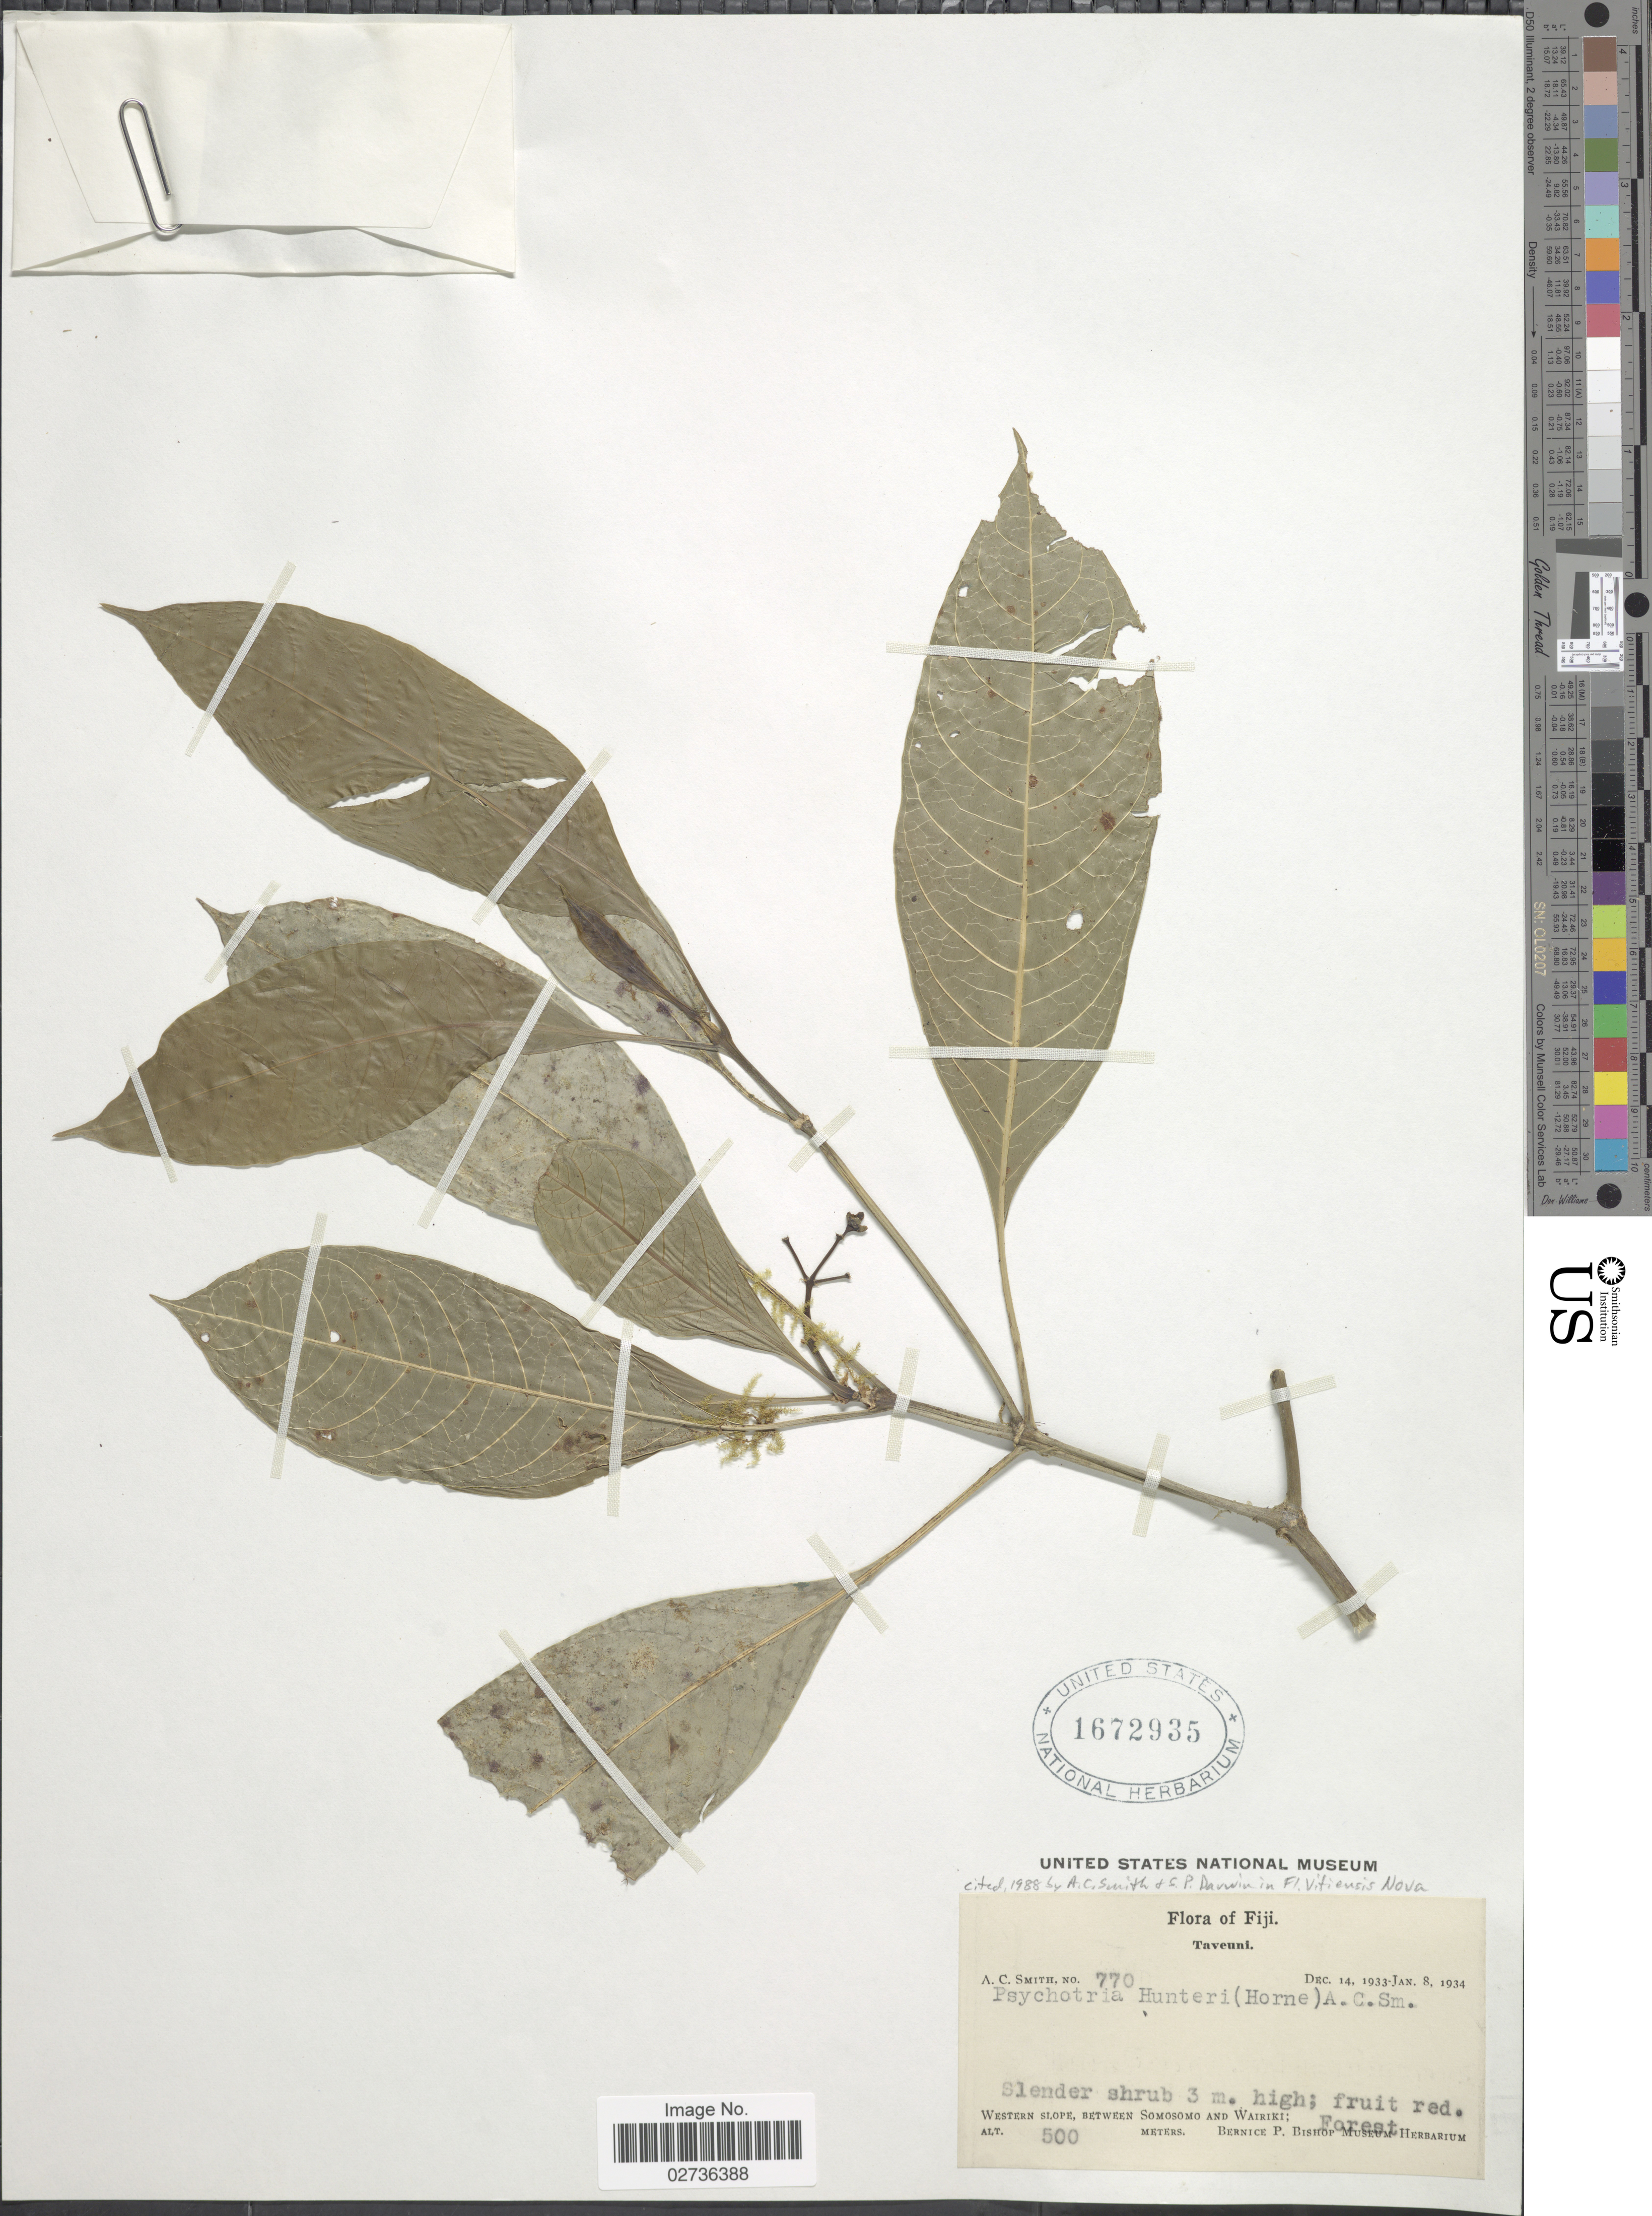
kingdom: Plantae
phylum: Tracheophyta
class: Magnoliopsida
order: Gentianales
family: Rubiaceae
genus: Psychotria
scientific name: Psychotria hunteri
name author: (Horne ex Baker) A.C. Sm.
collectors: A. C. Smith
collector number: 770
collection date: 1933-12-14/1934-01-08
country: Fiji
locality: Taveuni, Western slope, between Somosomo and Wairiki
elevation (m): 500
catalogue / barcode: US 1672935